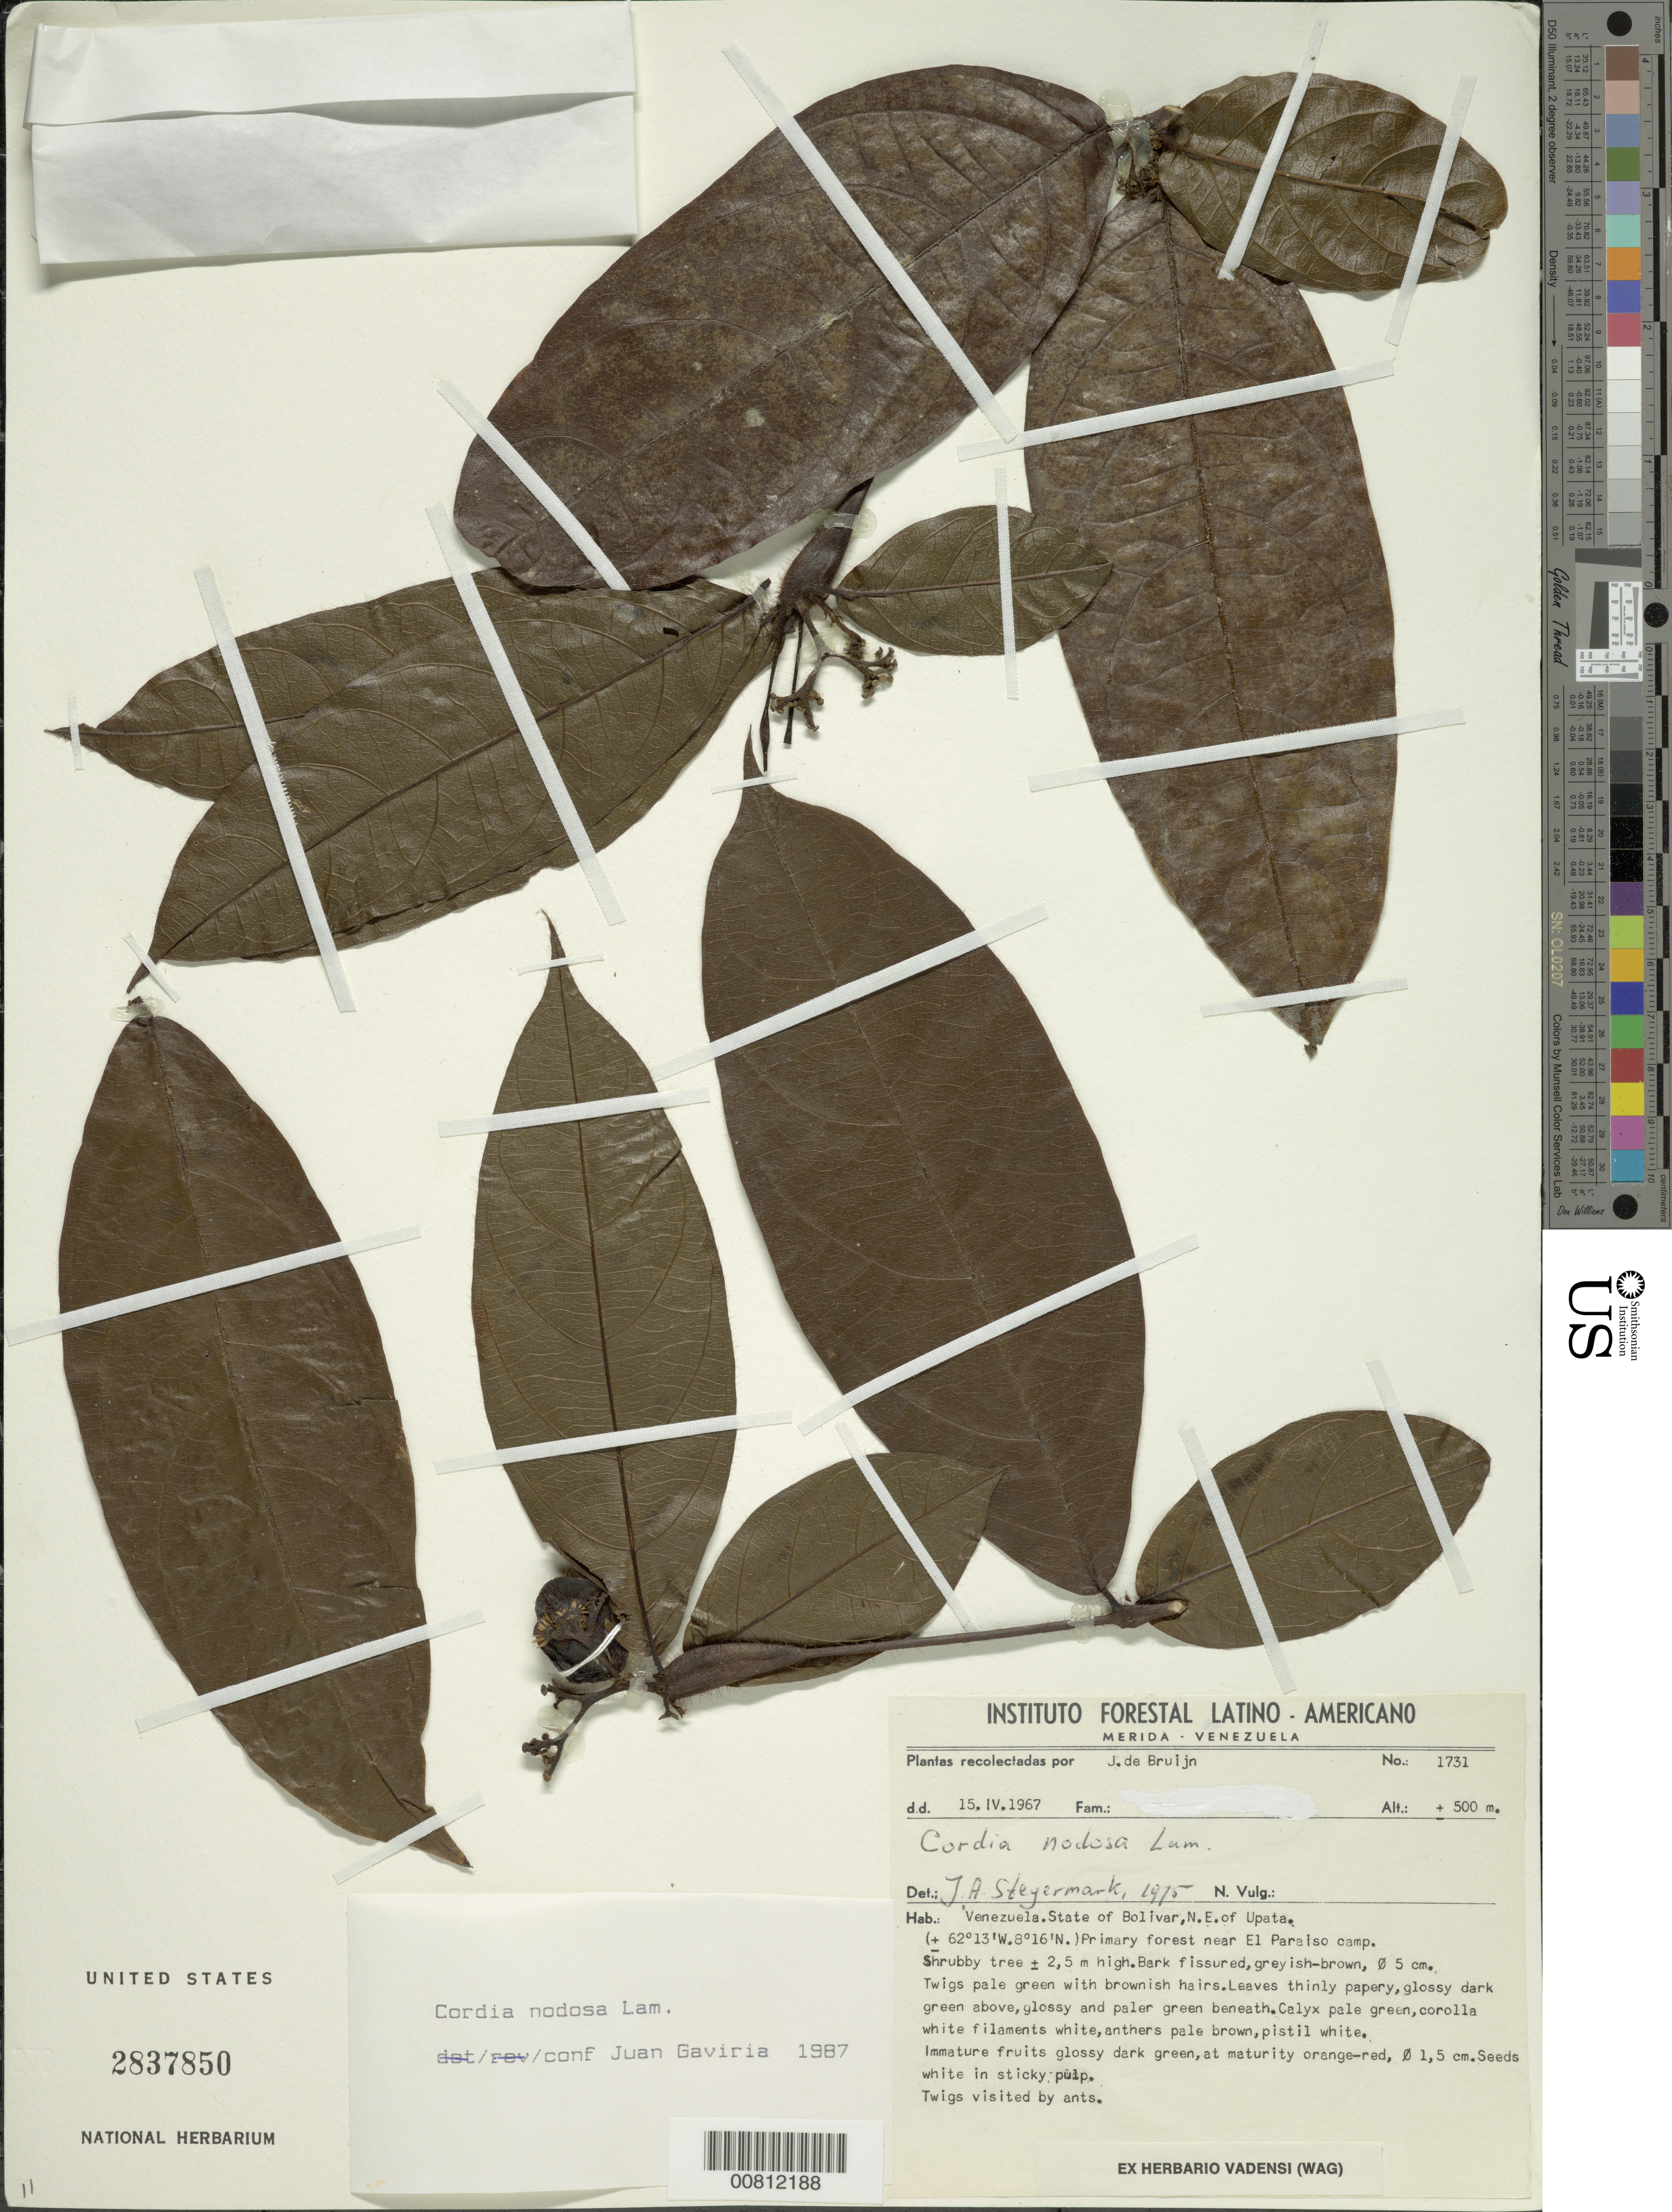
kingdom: Plantae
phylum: Tracheophyta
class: Magnoliopsida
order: Boraginales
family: Cordiaceae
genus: Cordia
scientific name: Cordia nodosa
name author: Lam.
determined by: Gaviria, J. C.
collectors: J. Bruijn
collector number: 1731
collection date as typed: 15-Apr-67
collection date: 1967-04-15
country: Venezuela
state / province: Bolívar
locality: Upata, NE of, near El Paraiso camp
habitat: Primary forest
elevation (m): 500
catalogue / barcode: US 2837850